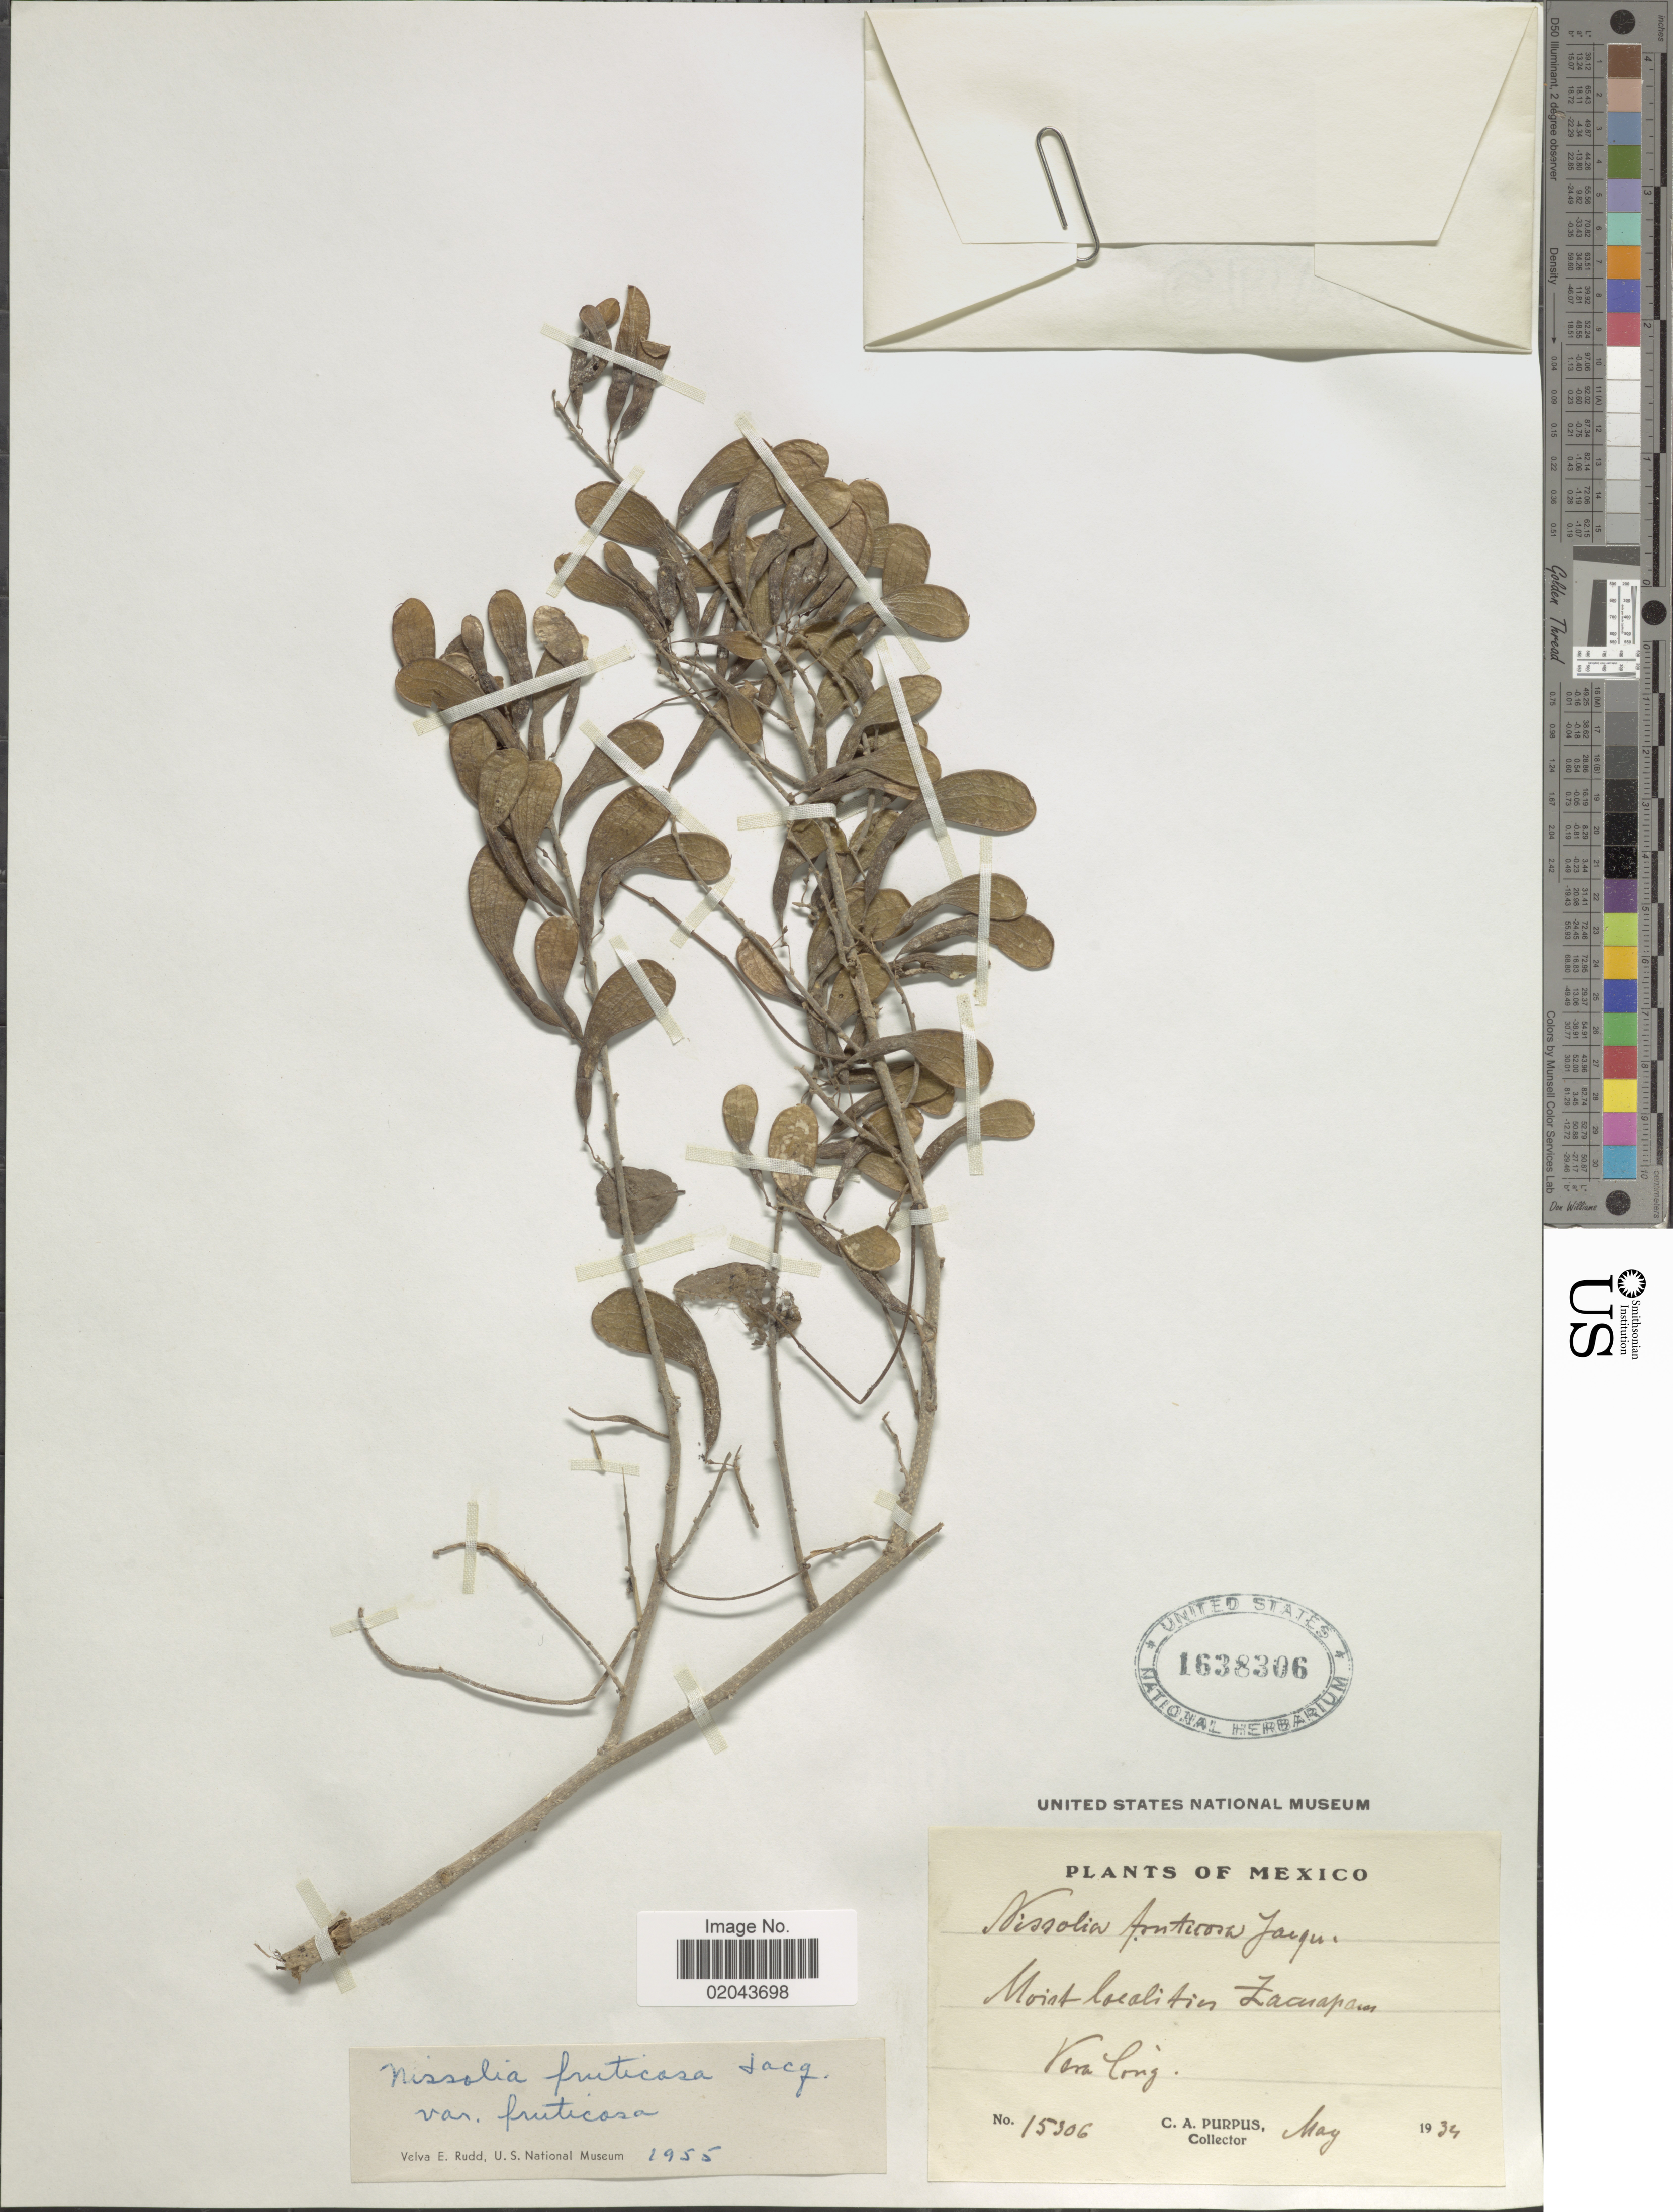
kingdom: Plantae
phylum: Tracheophyta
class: Magnoliopsida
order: Fabales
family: Fabaceae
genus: Nissolia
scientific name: Nissolia fruticosa var. fruticosa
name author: Jacq.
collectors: C. A. Purpus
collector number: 15306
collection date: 1934-05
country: Mexico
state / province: Veracruz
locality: Moist localities Zacualpan, Vera Cruz.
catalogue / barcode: US 1638306